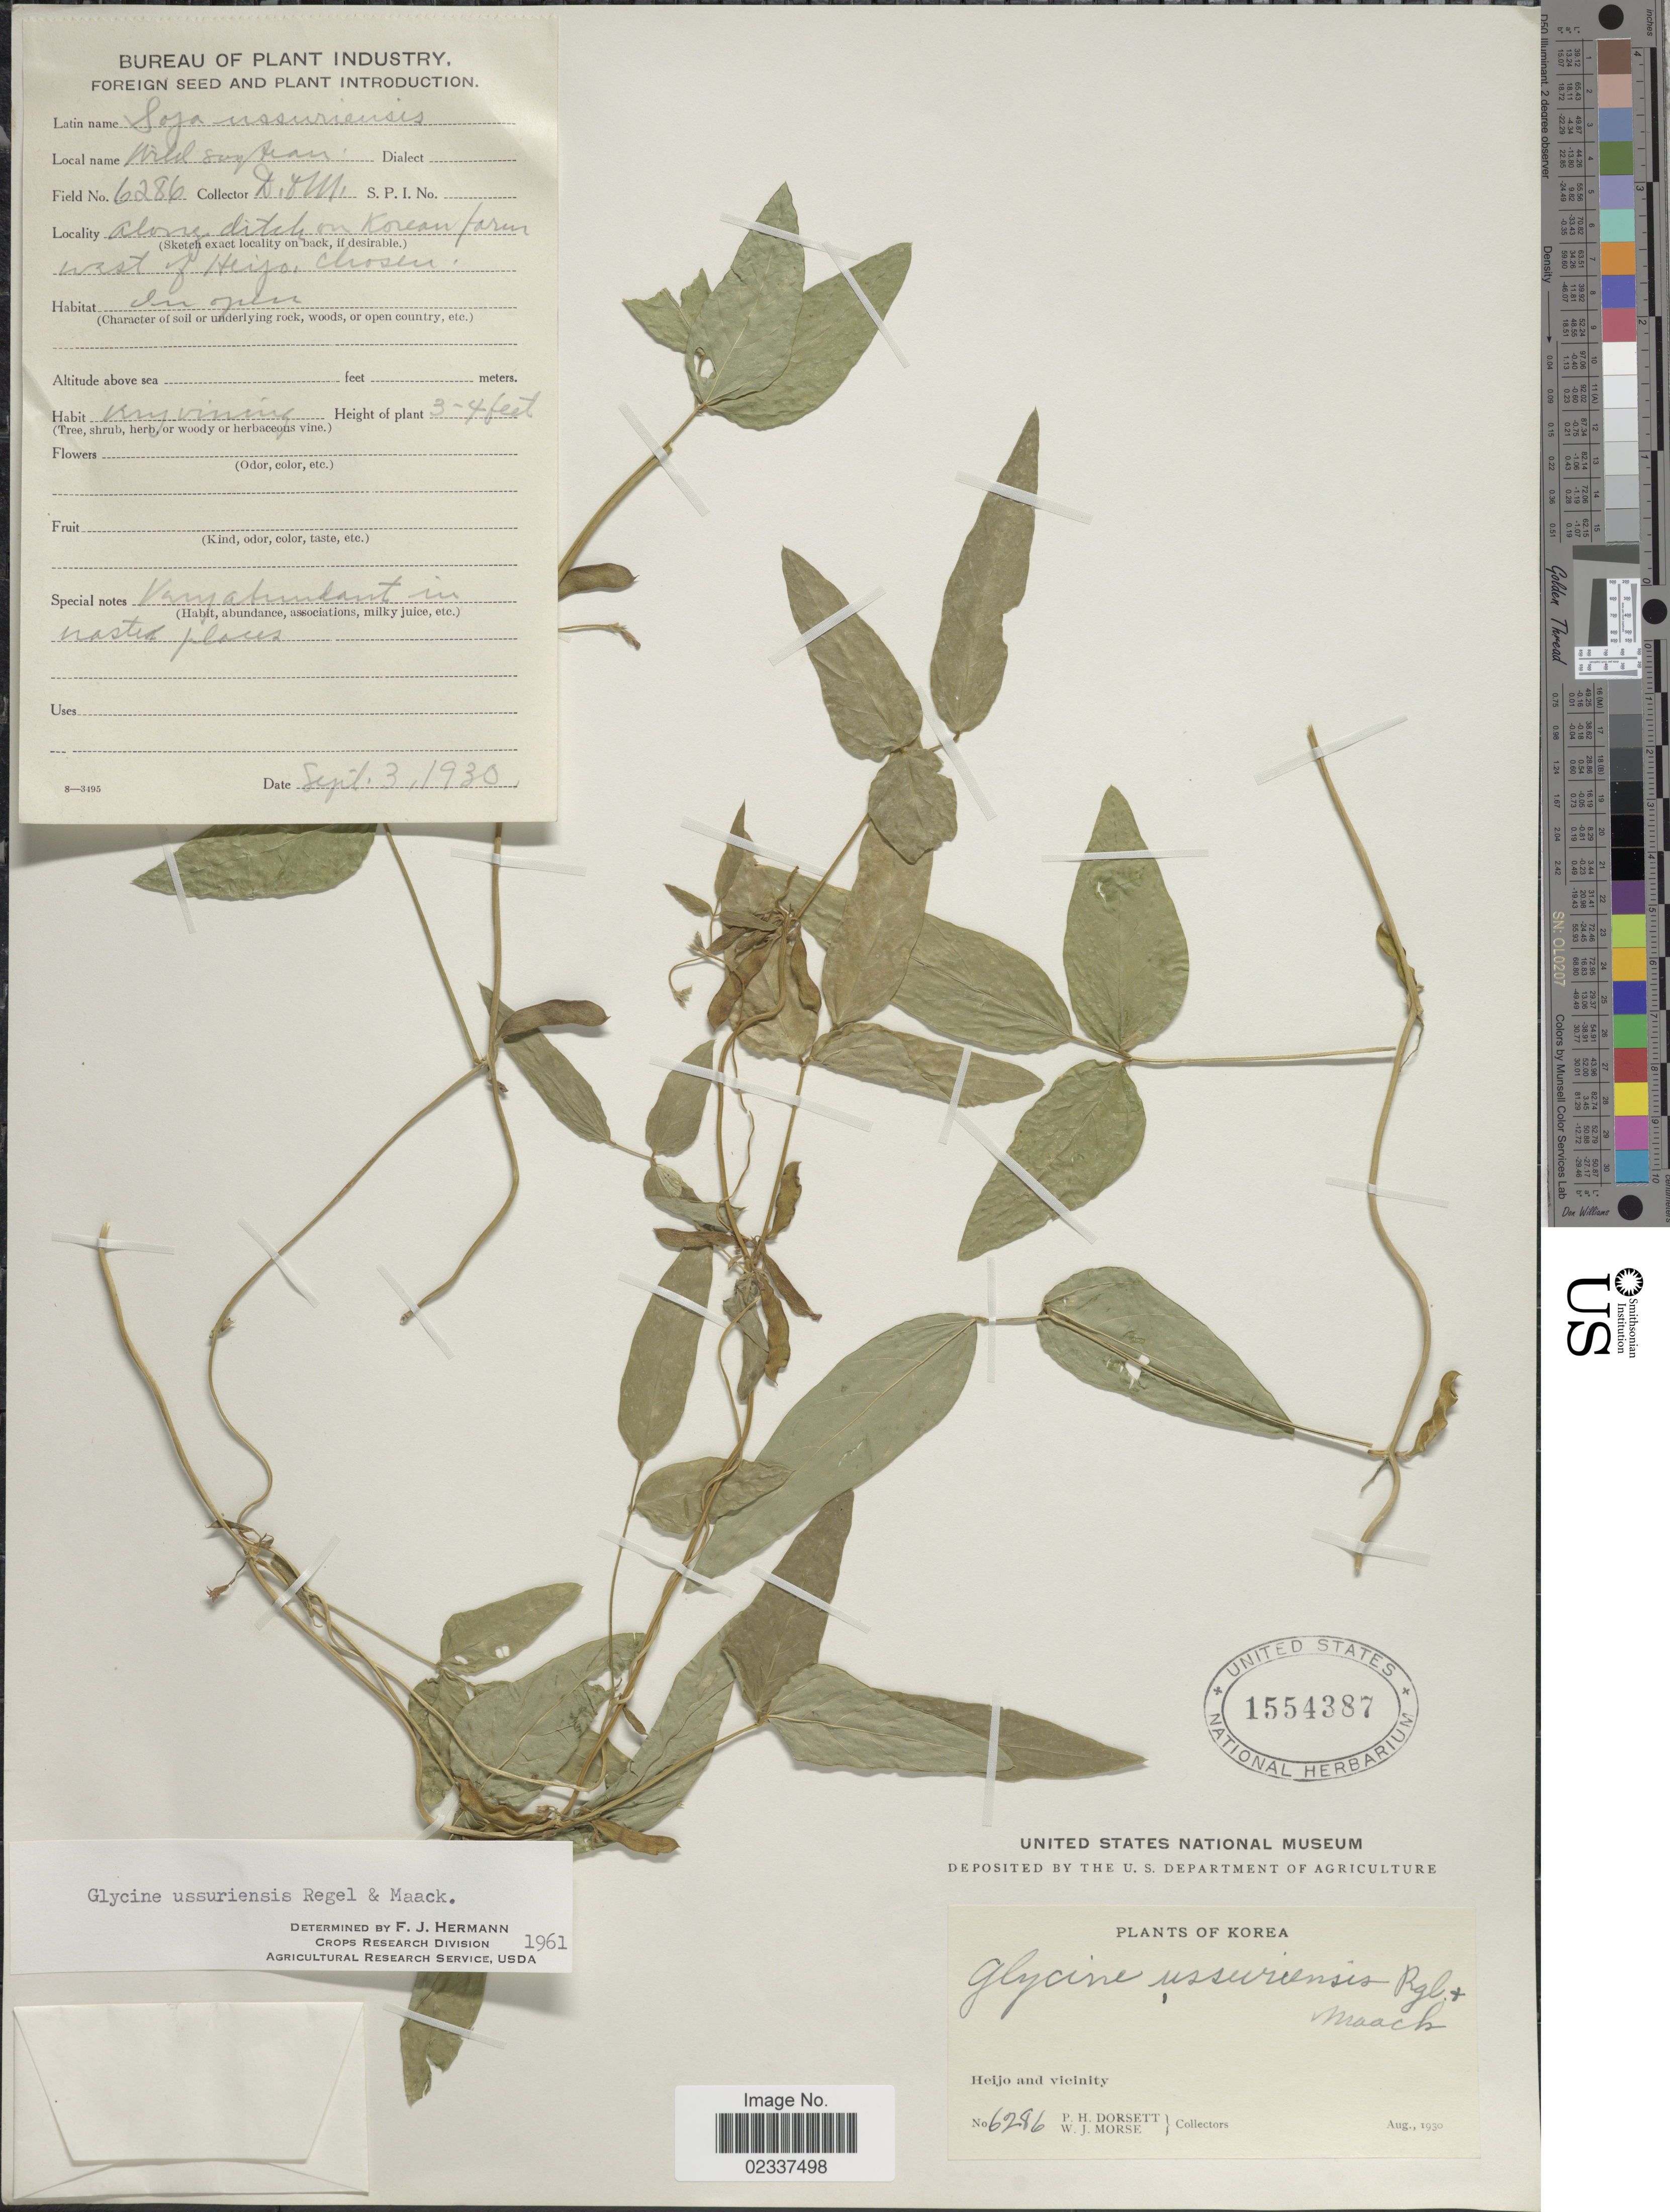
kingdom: Plantae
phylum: Tracheophyta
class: Magnoliopsida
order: Fabales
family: Fabaceae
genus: Glycine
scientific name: Glycine soja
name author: Siebold & Zucc.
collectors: P. H. Dorsett & W. J. Morse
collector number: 6286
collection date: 1930-09-03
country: North Korea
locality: Heijo and vicinity, alone ditch on Korean farm west of Heijo, Choseu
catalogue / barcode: US 1554387